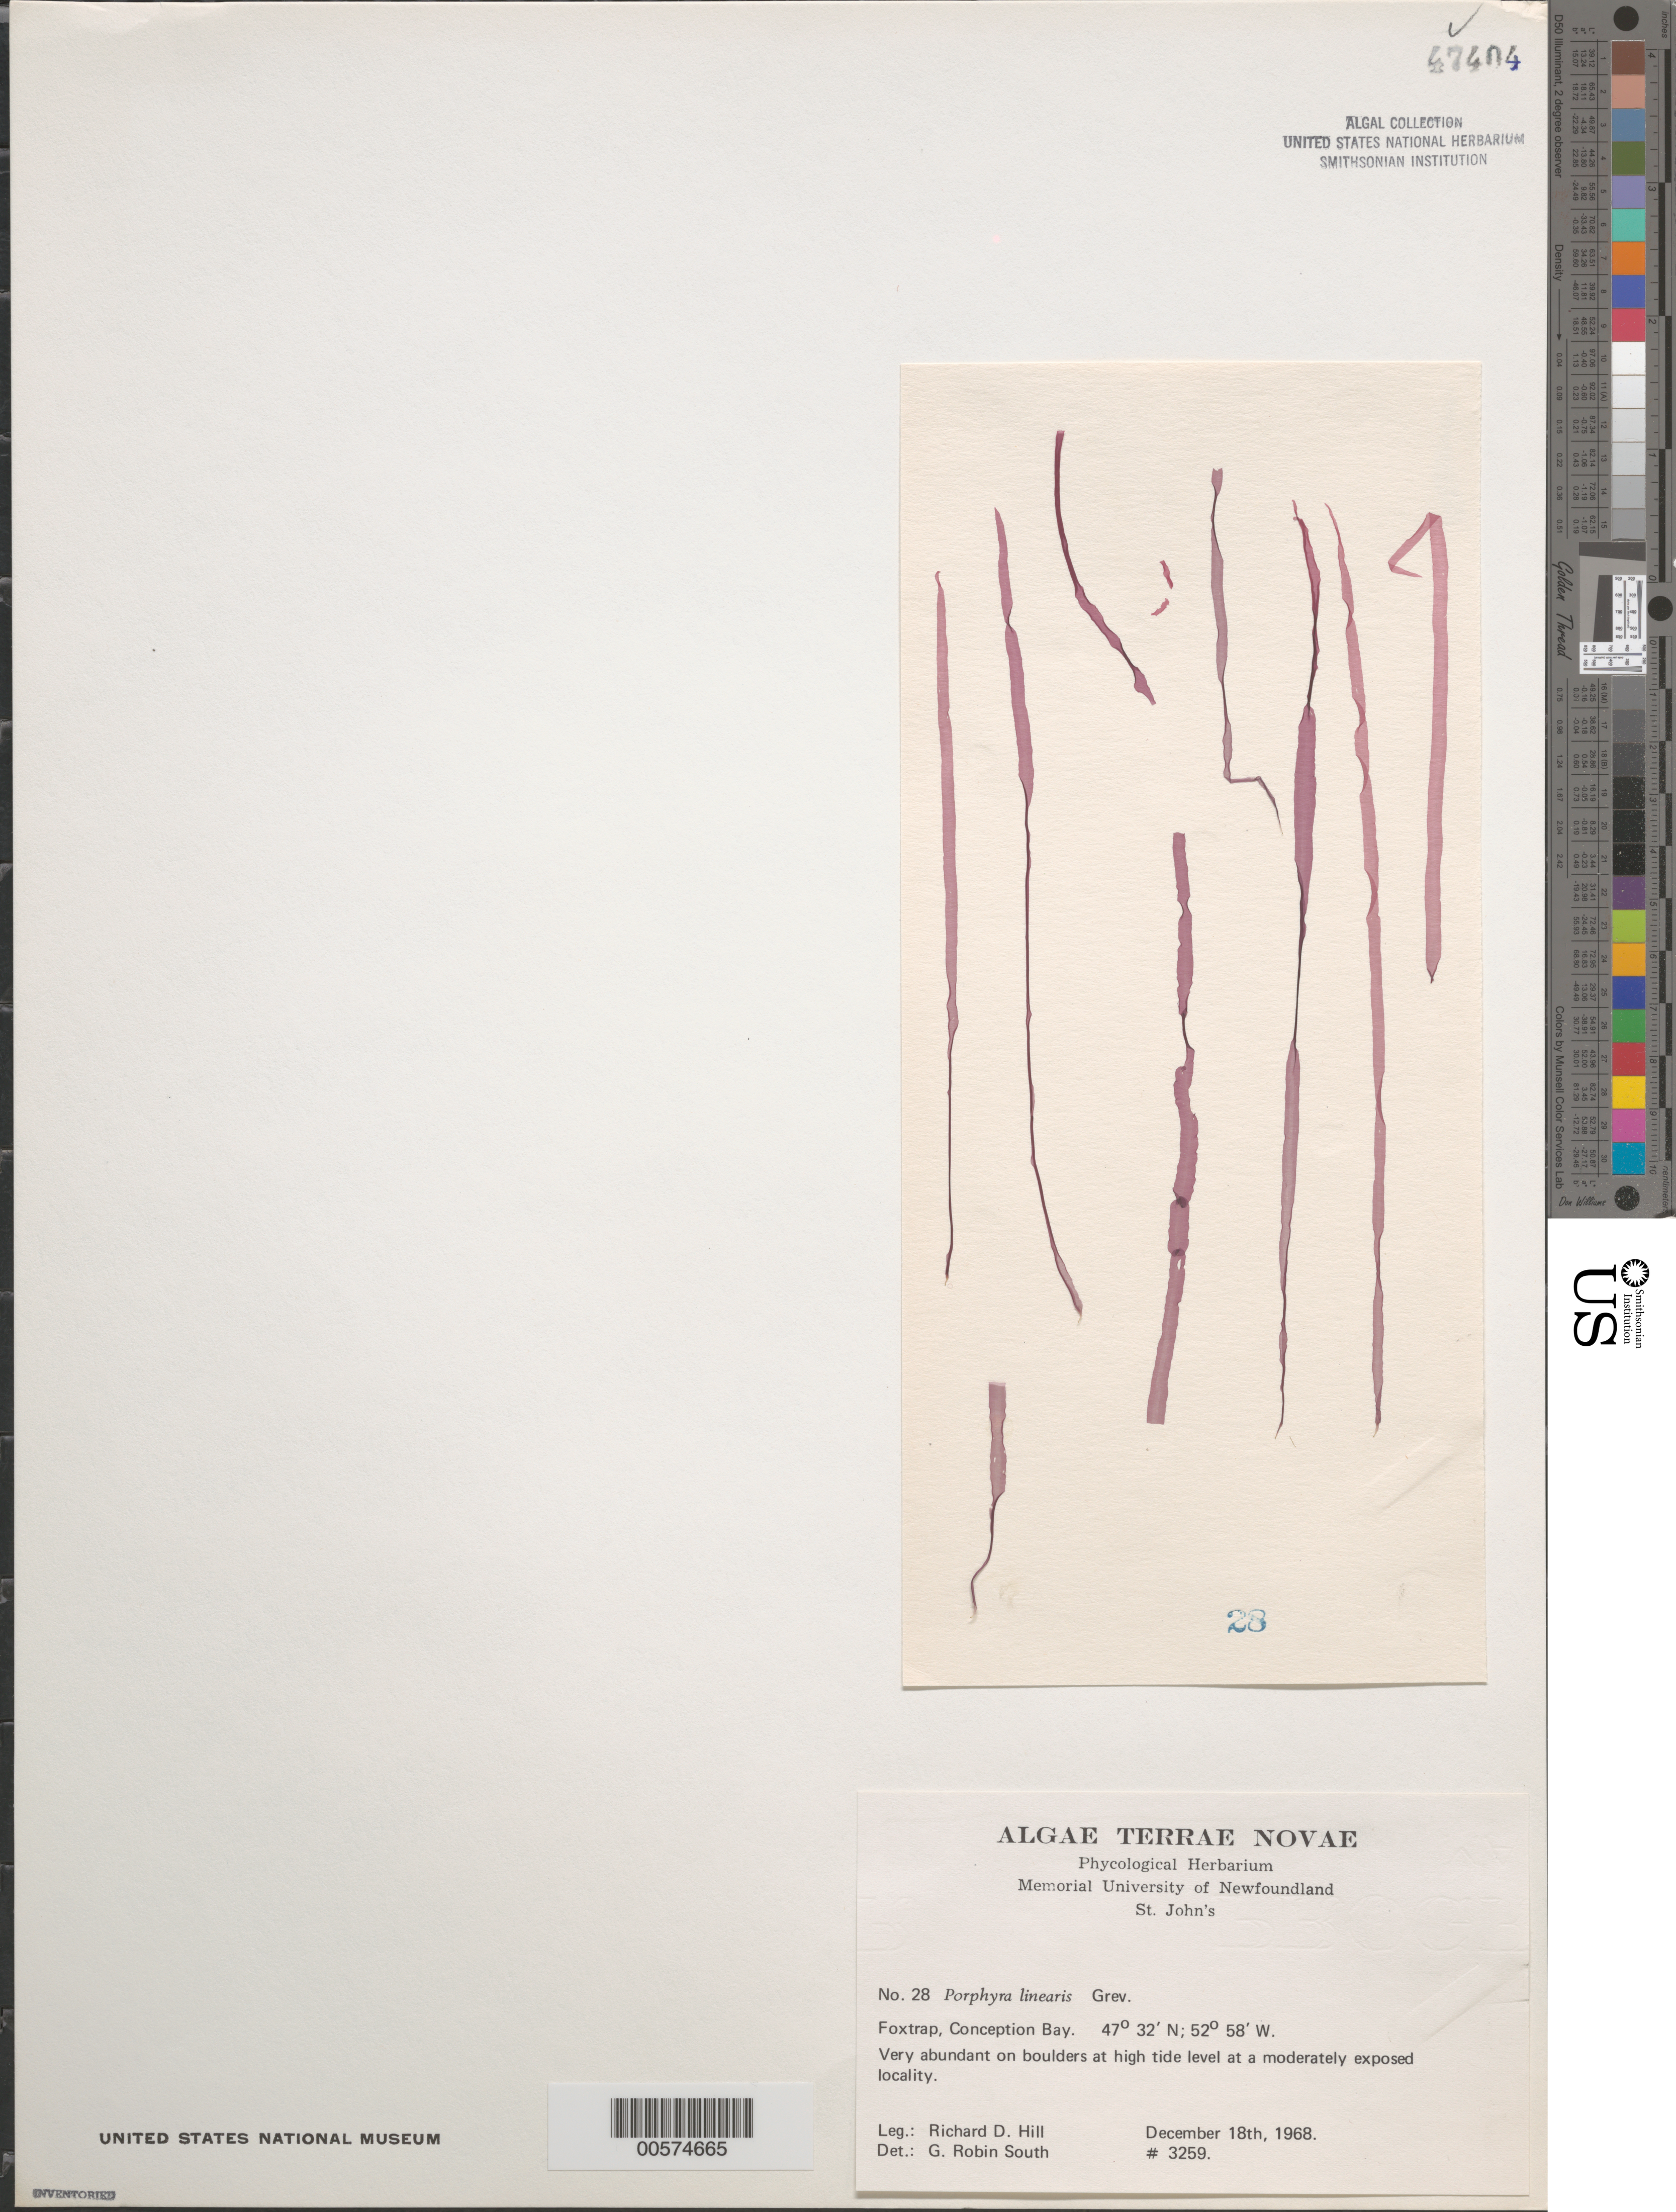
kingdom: Plantae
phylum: Rhodophyta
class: Bangiophyceae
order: Bangiales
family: Bangiaceae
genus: Porphyra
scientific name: Porphyra linearis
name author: Grev.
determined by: South, G. R.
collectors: R. D. Hill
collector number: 3259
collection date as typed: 18 Dec 1968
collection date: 1968-12-18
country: Canada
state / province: Newfoundland and Labrador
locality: Foxtrap, Conception Bay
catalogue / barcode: US 47404